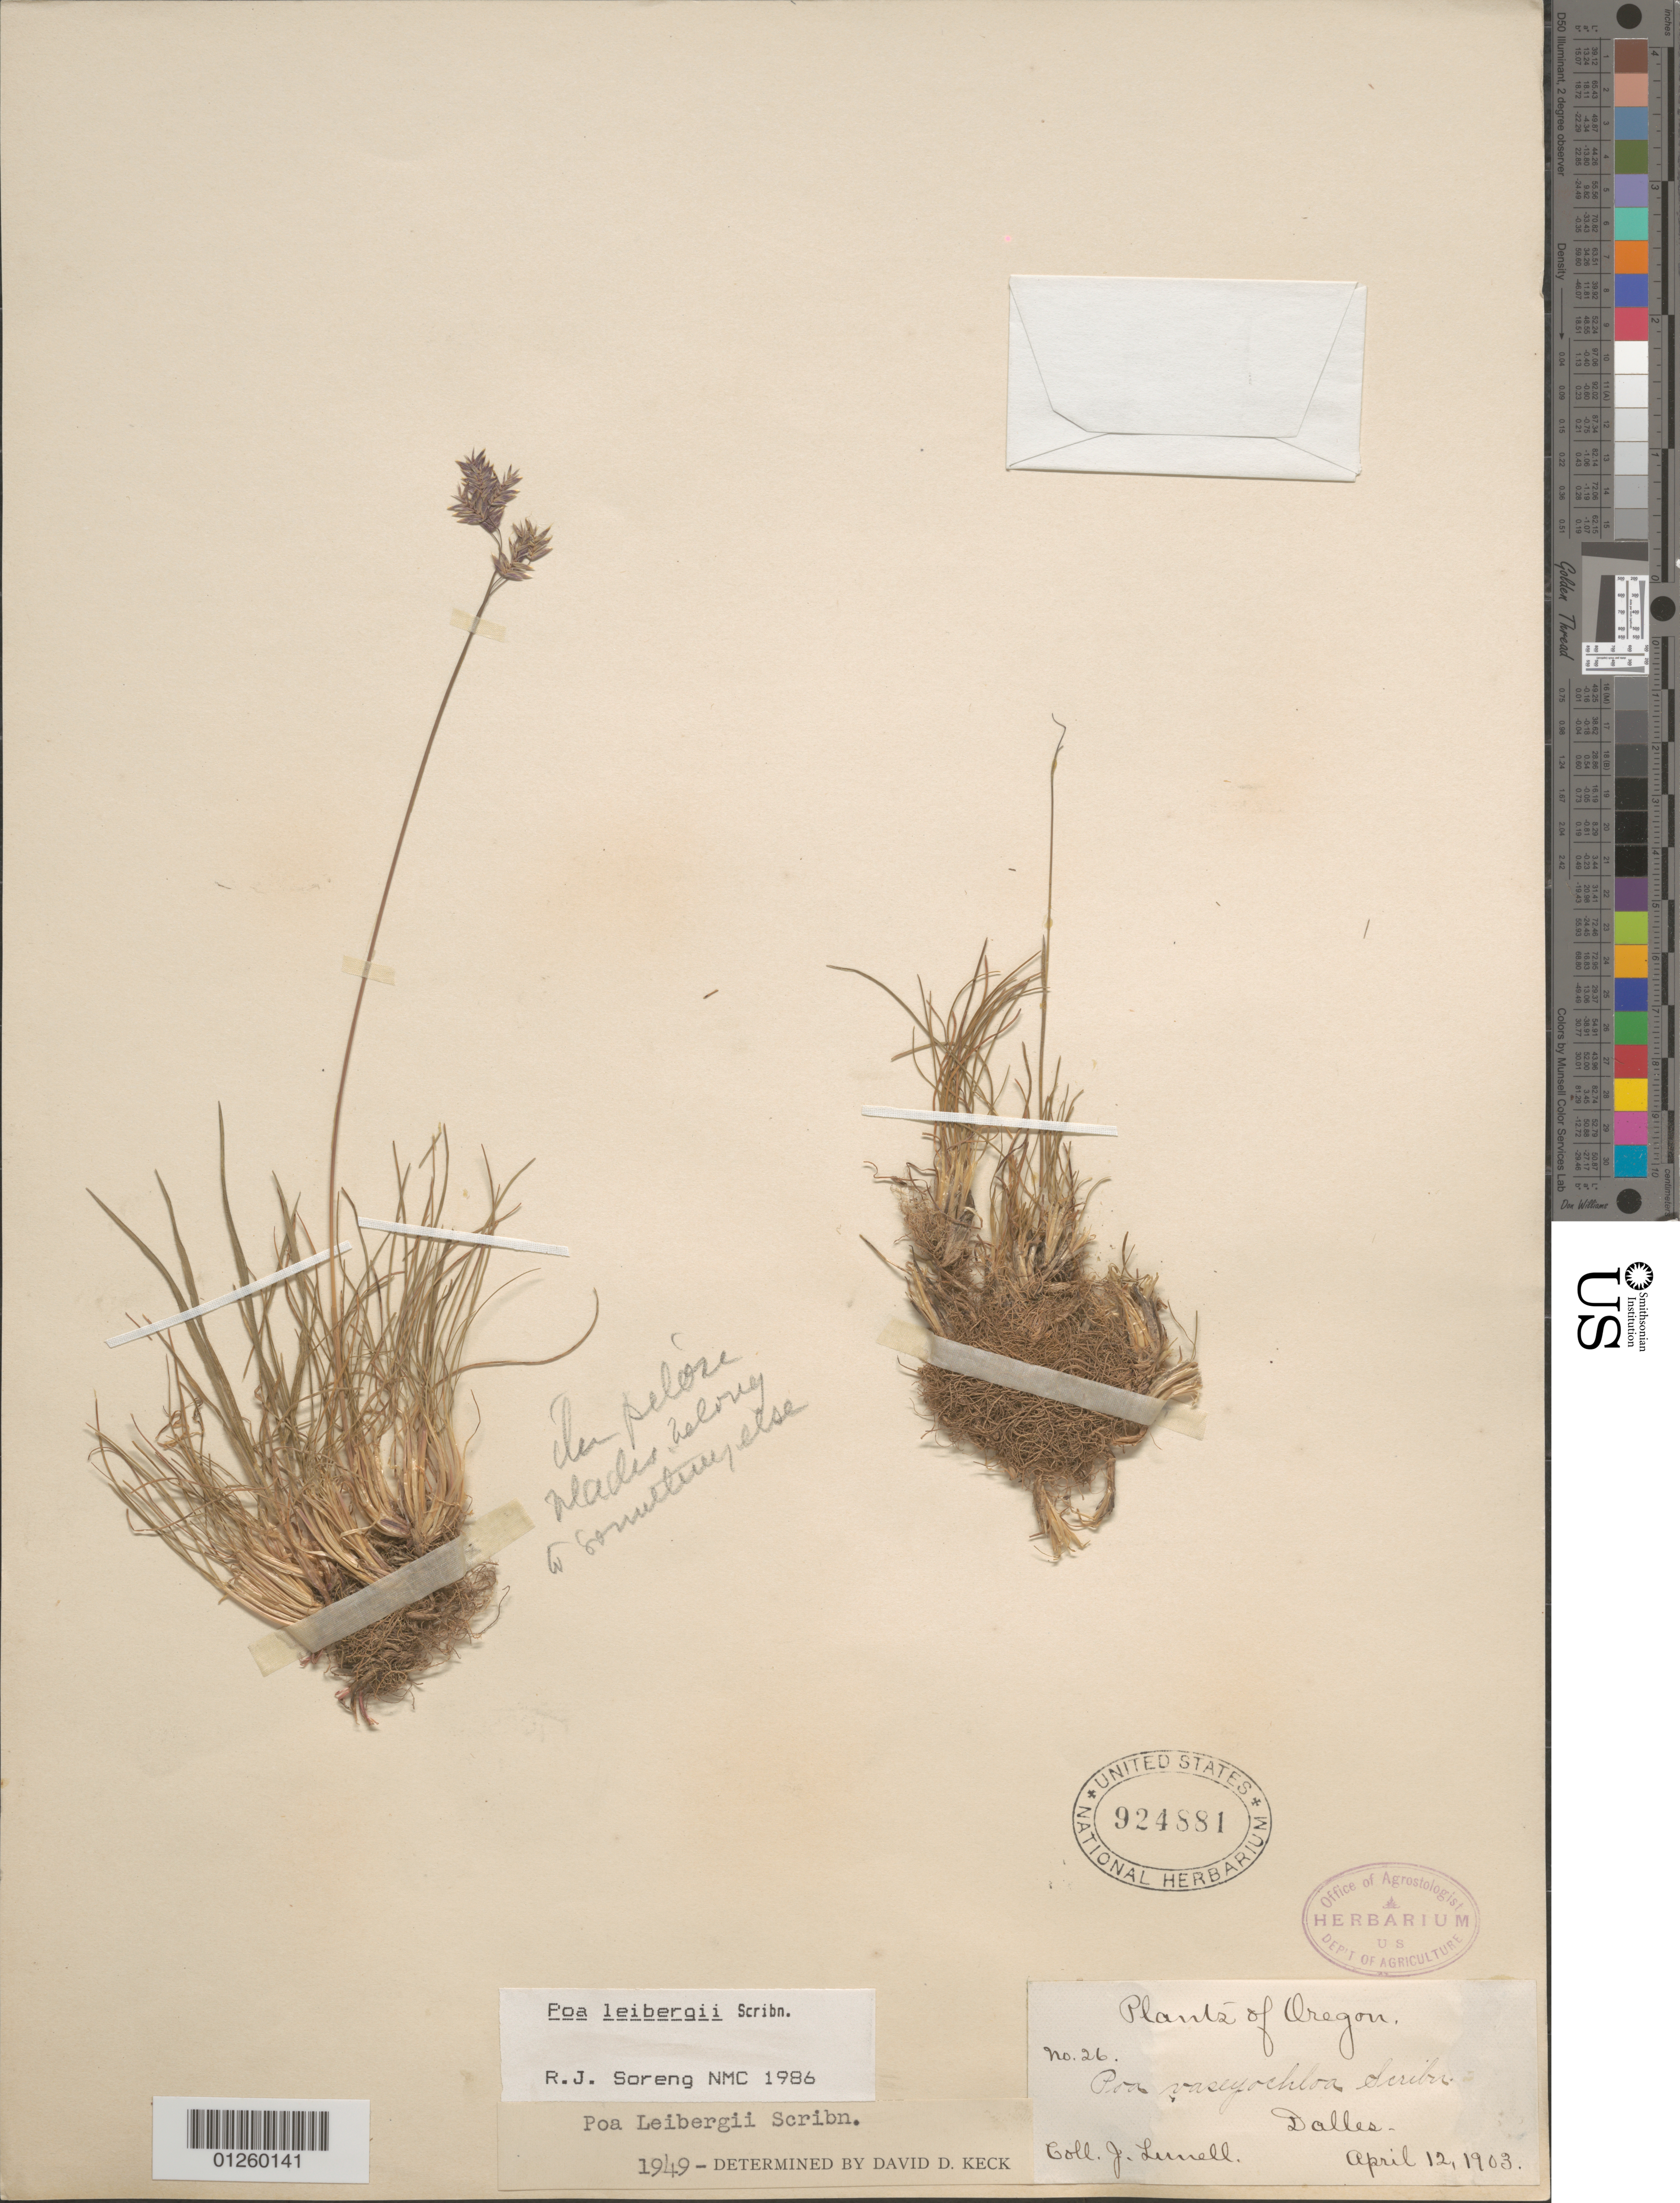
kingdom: Plantae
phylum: Tracheophyta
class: Liliopsida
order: Poales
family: Poaceae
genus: Poa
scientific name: Poa leibergii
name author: Scribn.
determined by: Soreng, Robert J., Research Associate (BOT), Smithsonian Institution - National Museum of Natural History (UNITED STATES)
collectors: J. Lunell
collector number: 26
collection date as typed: April 12, 1903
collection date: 1903-04-12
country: United States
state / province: Oregon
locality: Dalles.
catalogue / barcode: US 924881